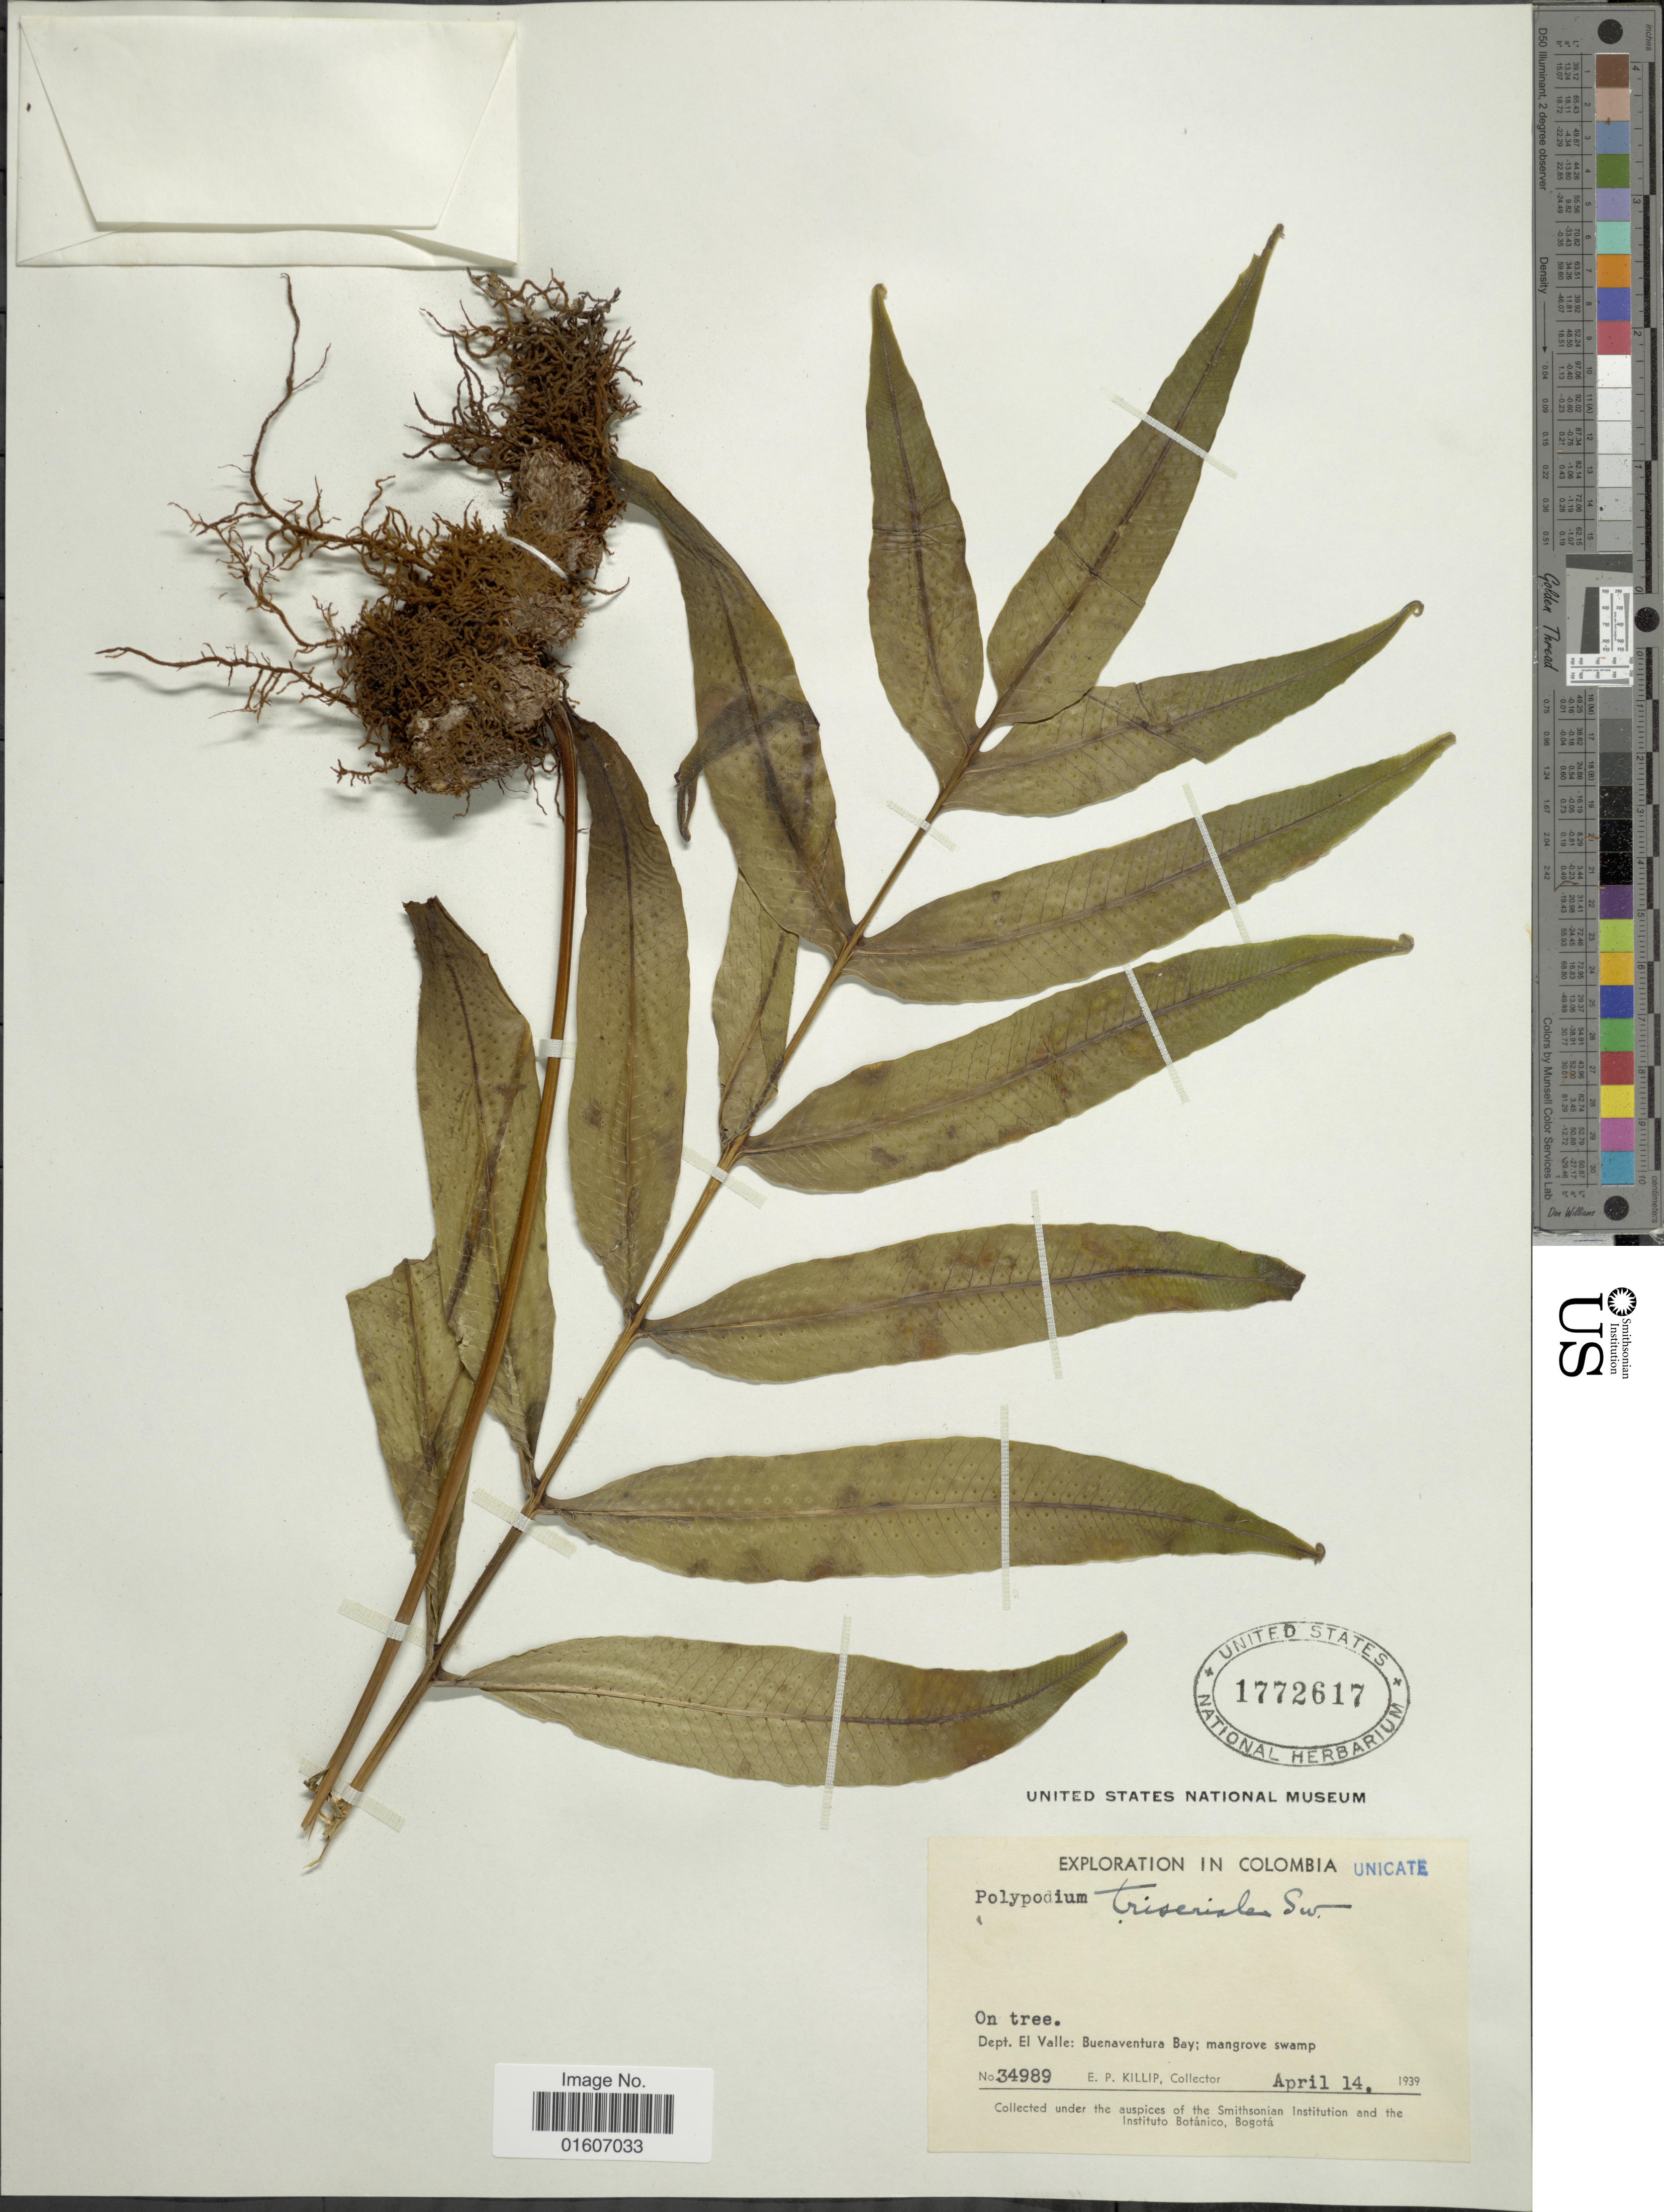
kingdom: Plantae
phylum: Tracheophyta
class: Polypodiopsida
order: Polypodiales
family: Polypodiaceae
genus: Serpocaulon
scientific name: Serpocaulon triseriale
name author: (Sw.) A.R. Sm.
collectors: E. P. Killip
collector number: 34989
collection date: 1939-04-14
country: Colombia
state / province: Valle del Cauca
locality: Dept. El Valle: Buenaventura Bay; mangrove swamp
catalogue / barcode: US 1772617